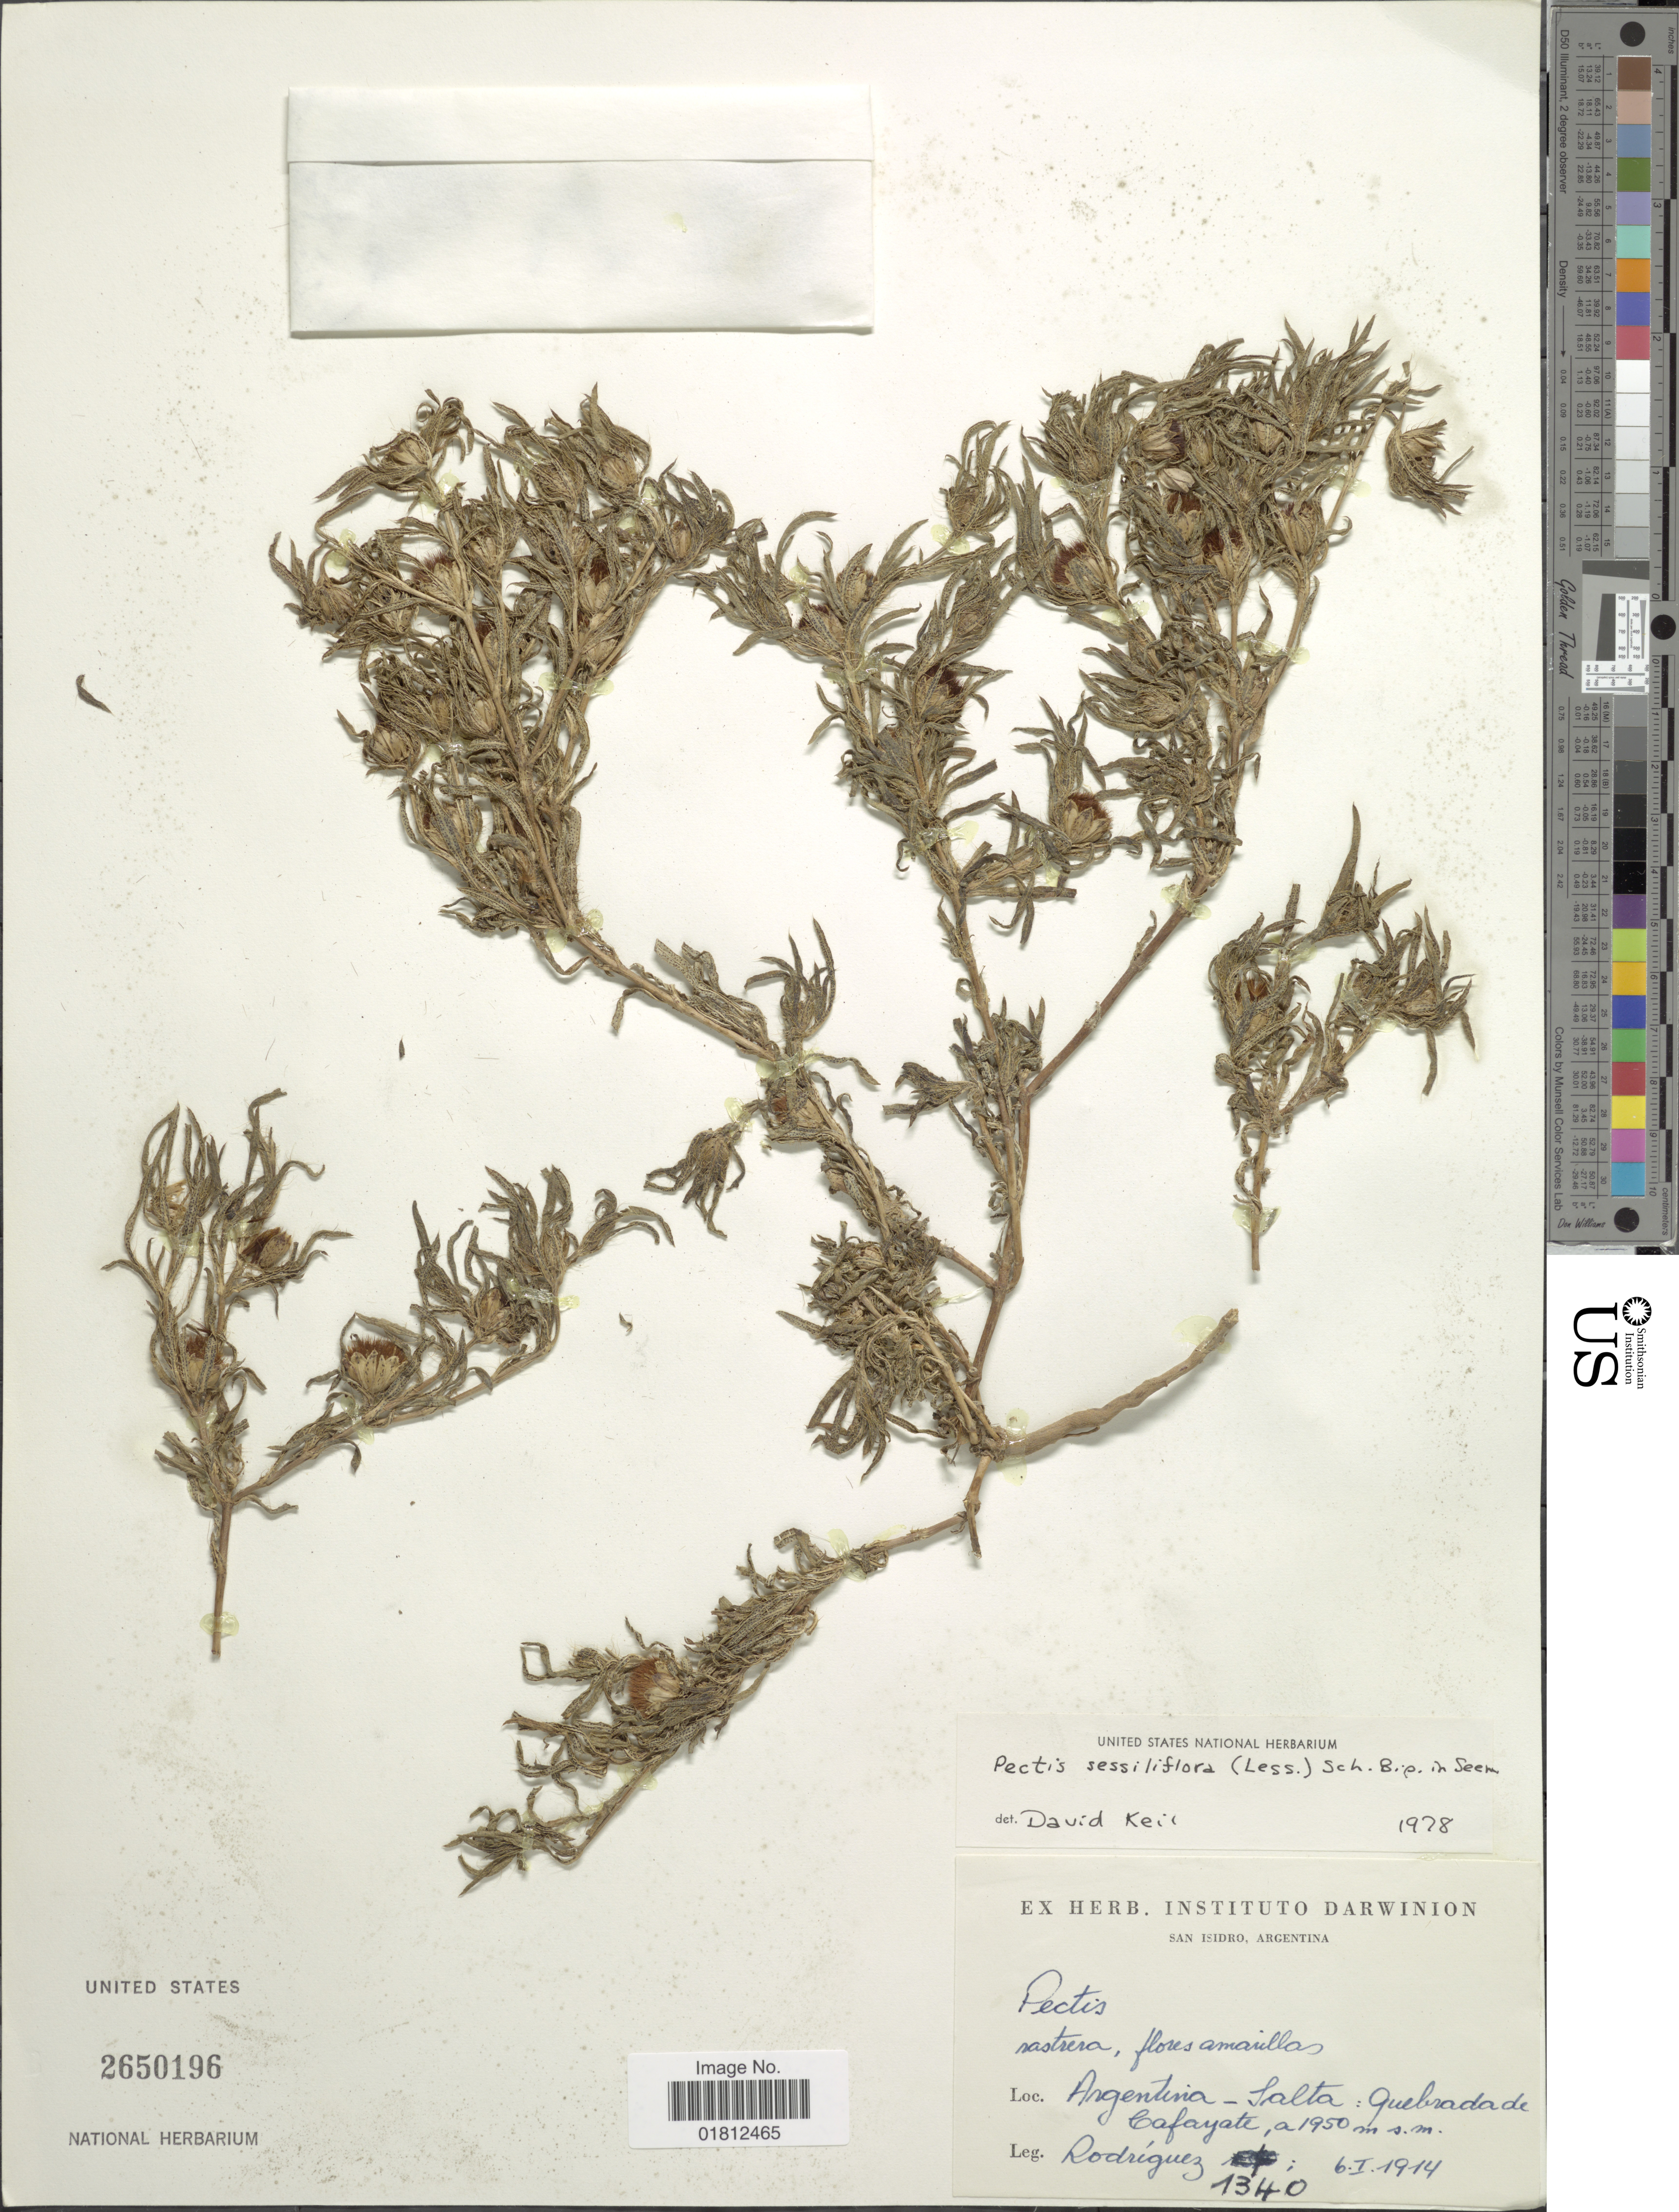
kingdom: Plantae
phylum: Tracheophyta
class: Magnoliopsida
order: Asterales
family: Asteraceae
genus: Pectis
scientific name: Pectis sessiliflora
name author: (Less.) Sch. Bip.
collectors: G. Mandon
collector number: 1340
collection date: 1914-01-06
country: Argentina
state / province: Salta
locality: Quebrade Cafayate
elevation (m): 1950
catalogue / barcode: US 2650196